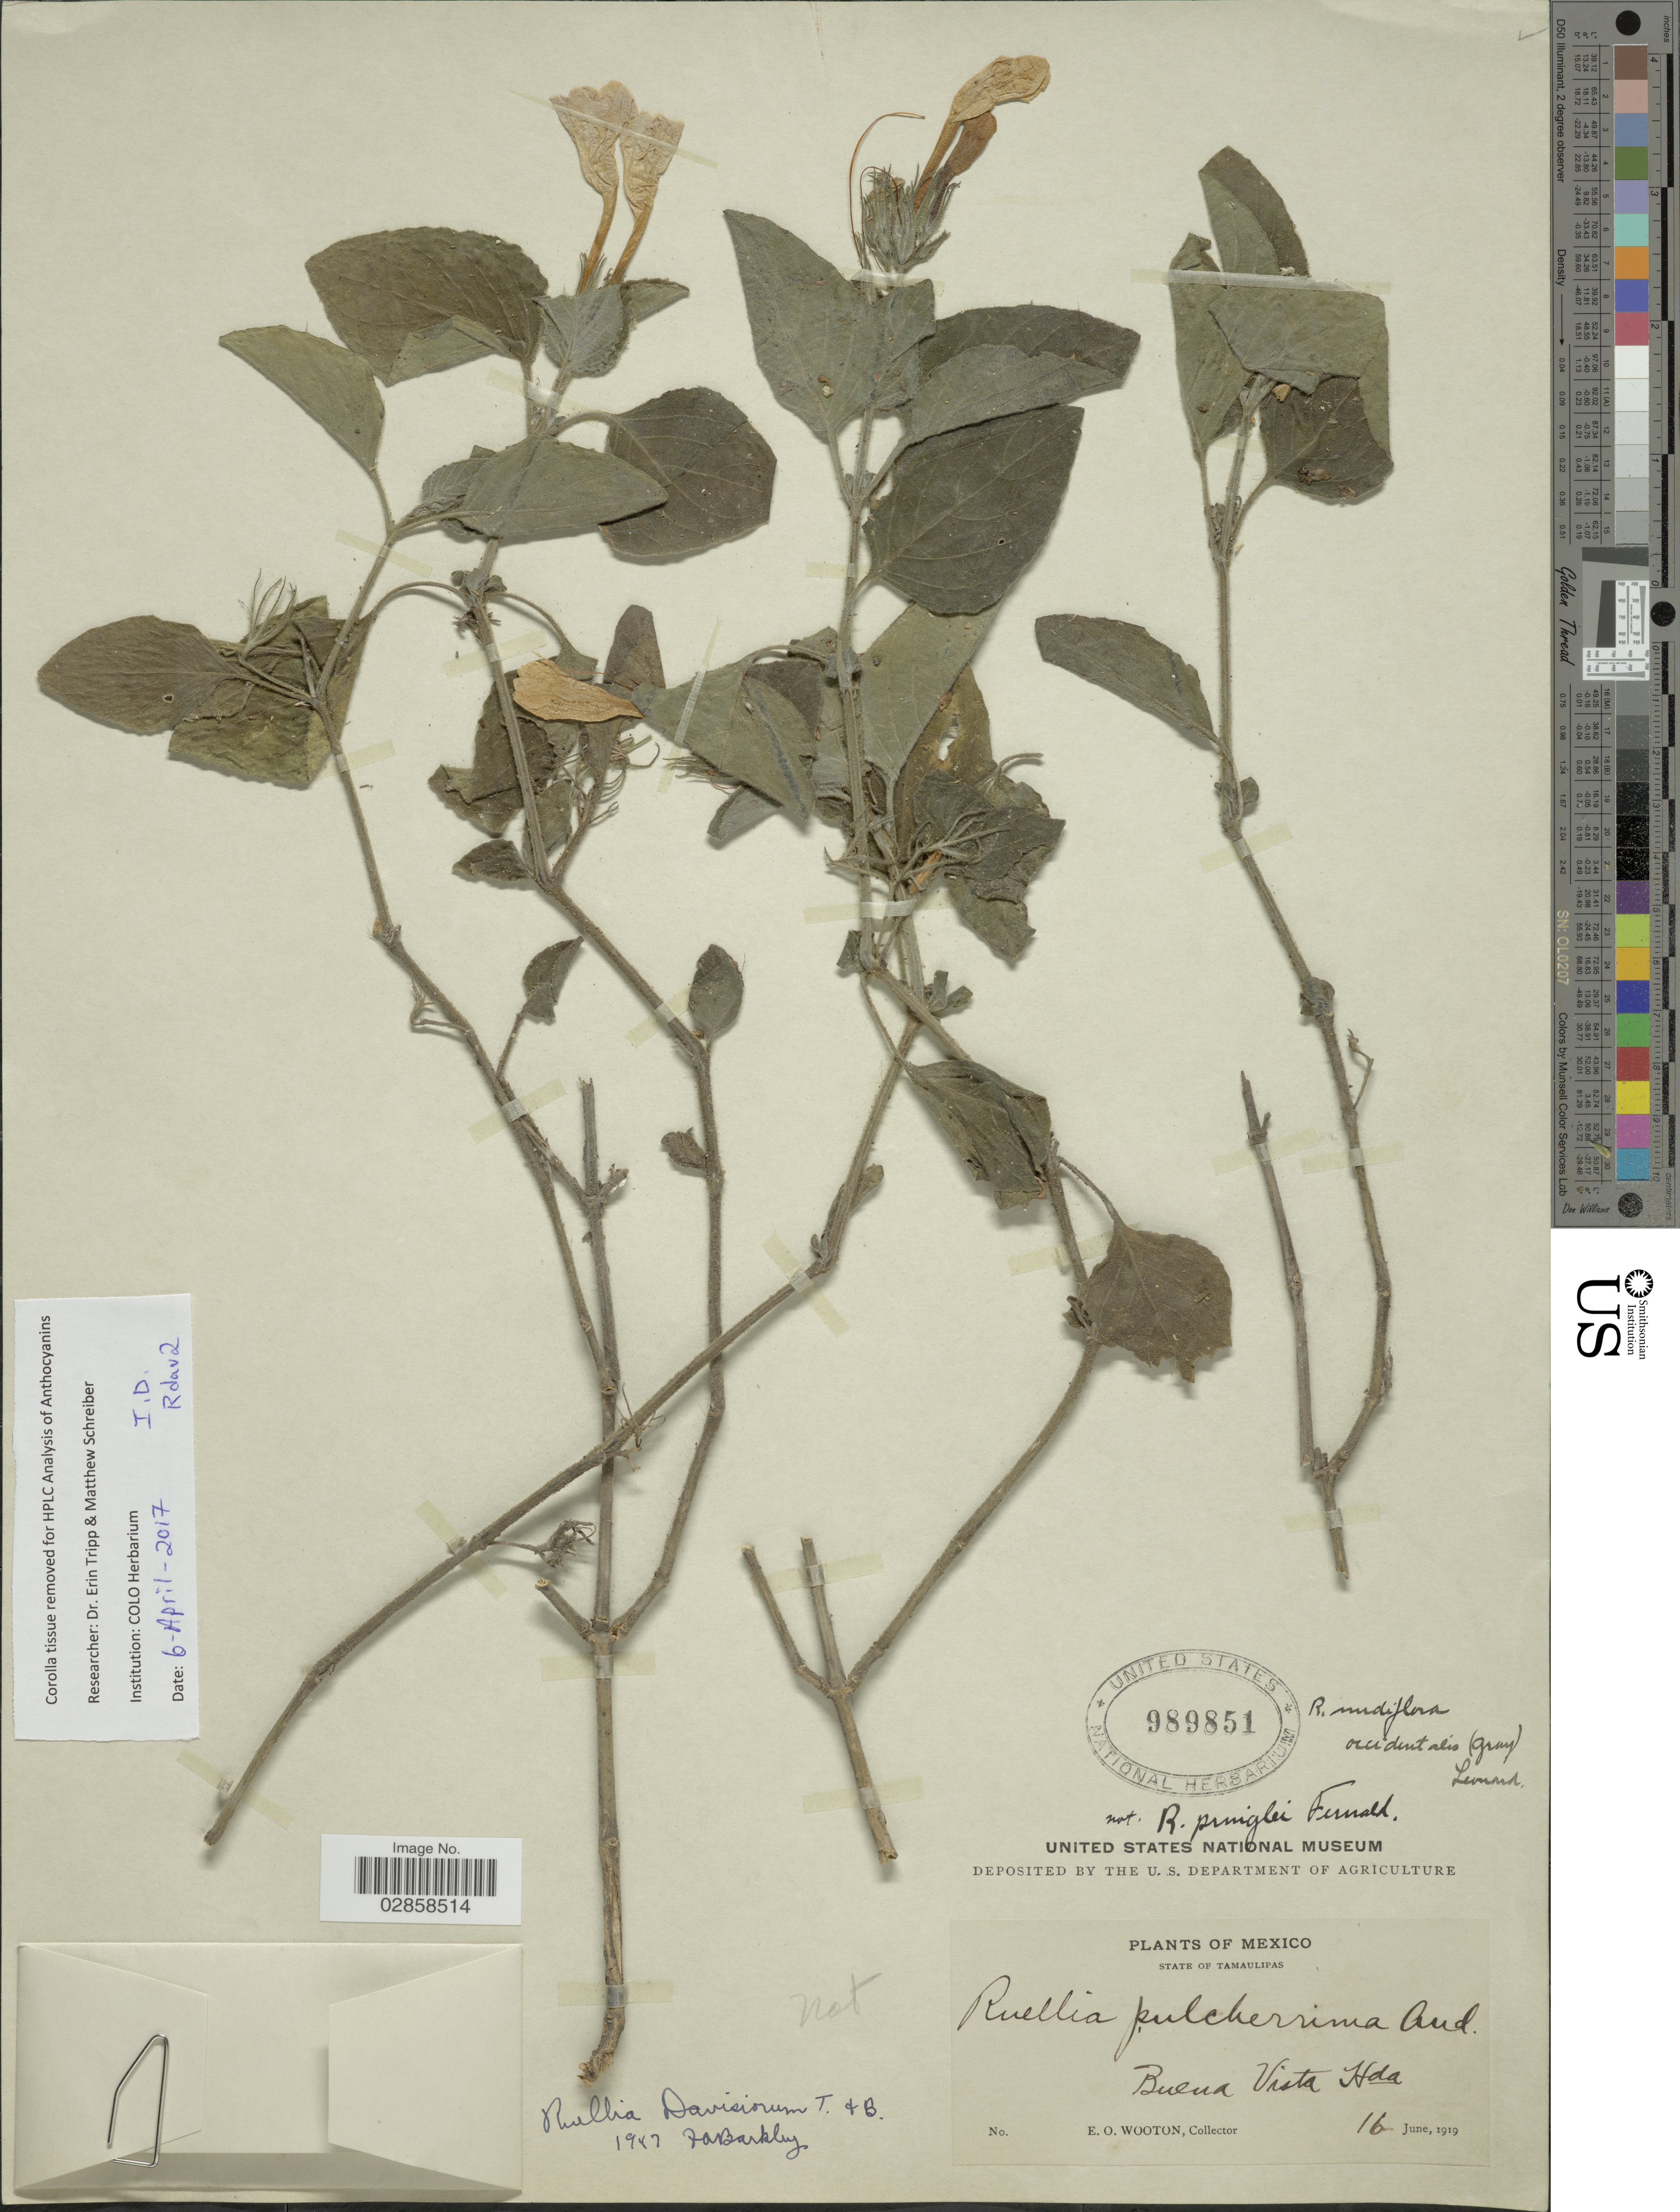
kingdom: Plantae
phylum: Tracheophyta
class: Magnoliopsida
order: Lamiales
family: Acanthaceae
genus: Ruellia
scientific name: Ruellia davisiorum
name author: Tharp & F.A. Barkley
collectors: E. O. Wooton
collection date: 1919-06-16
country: Mexico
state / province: Tamaulipas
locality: Buena Vista Hda.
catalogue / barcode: US 989851